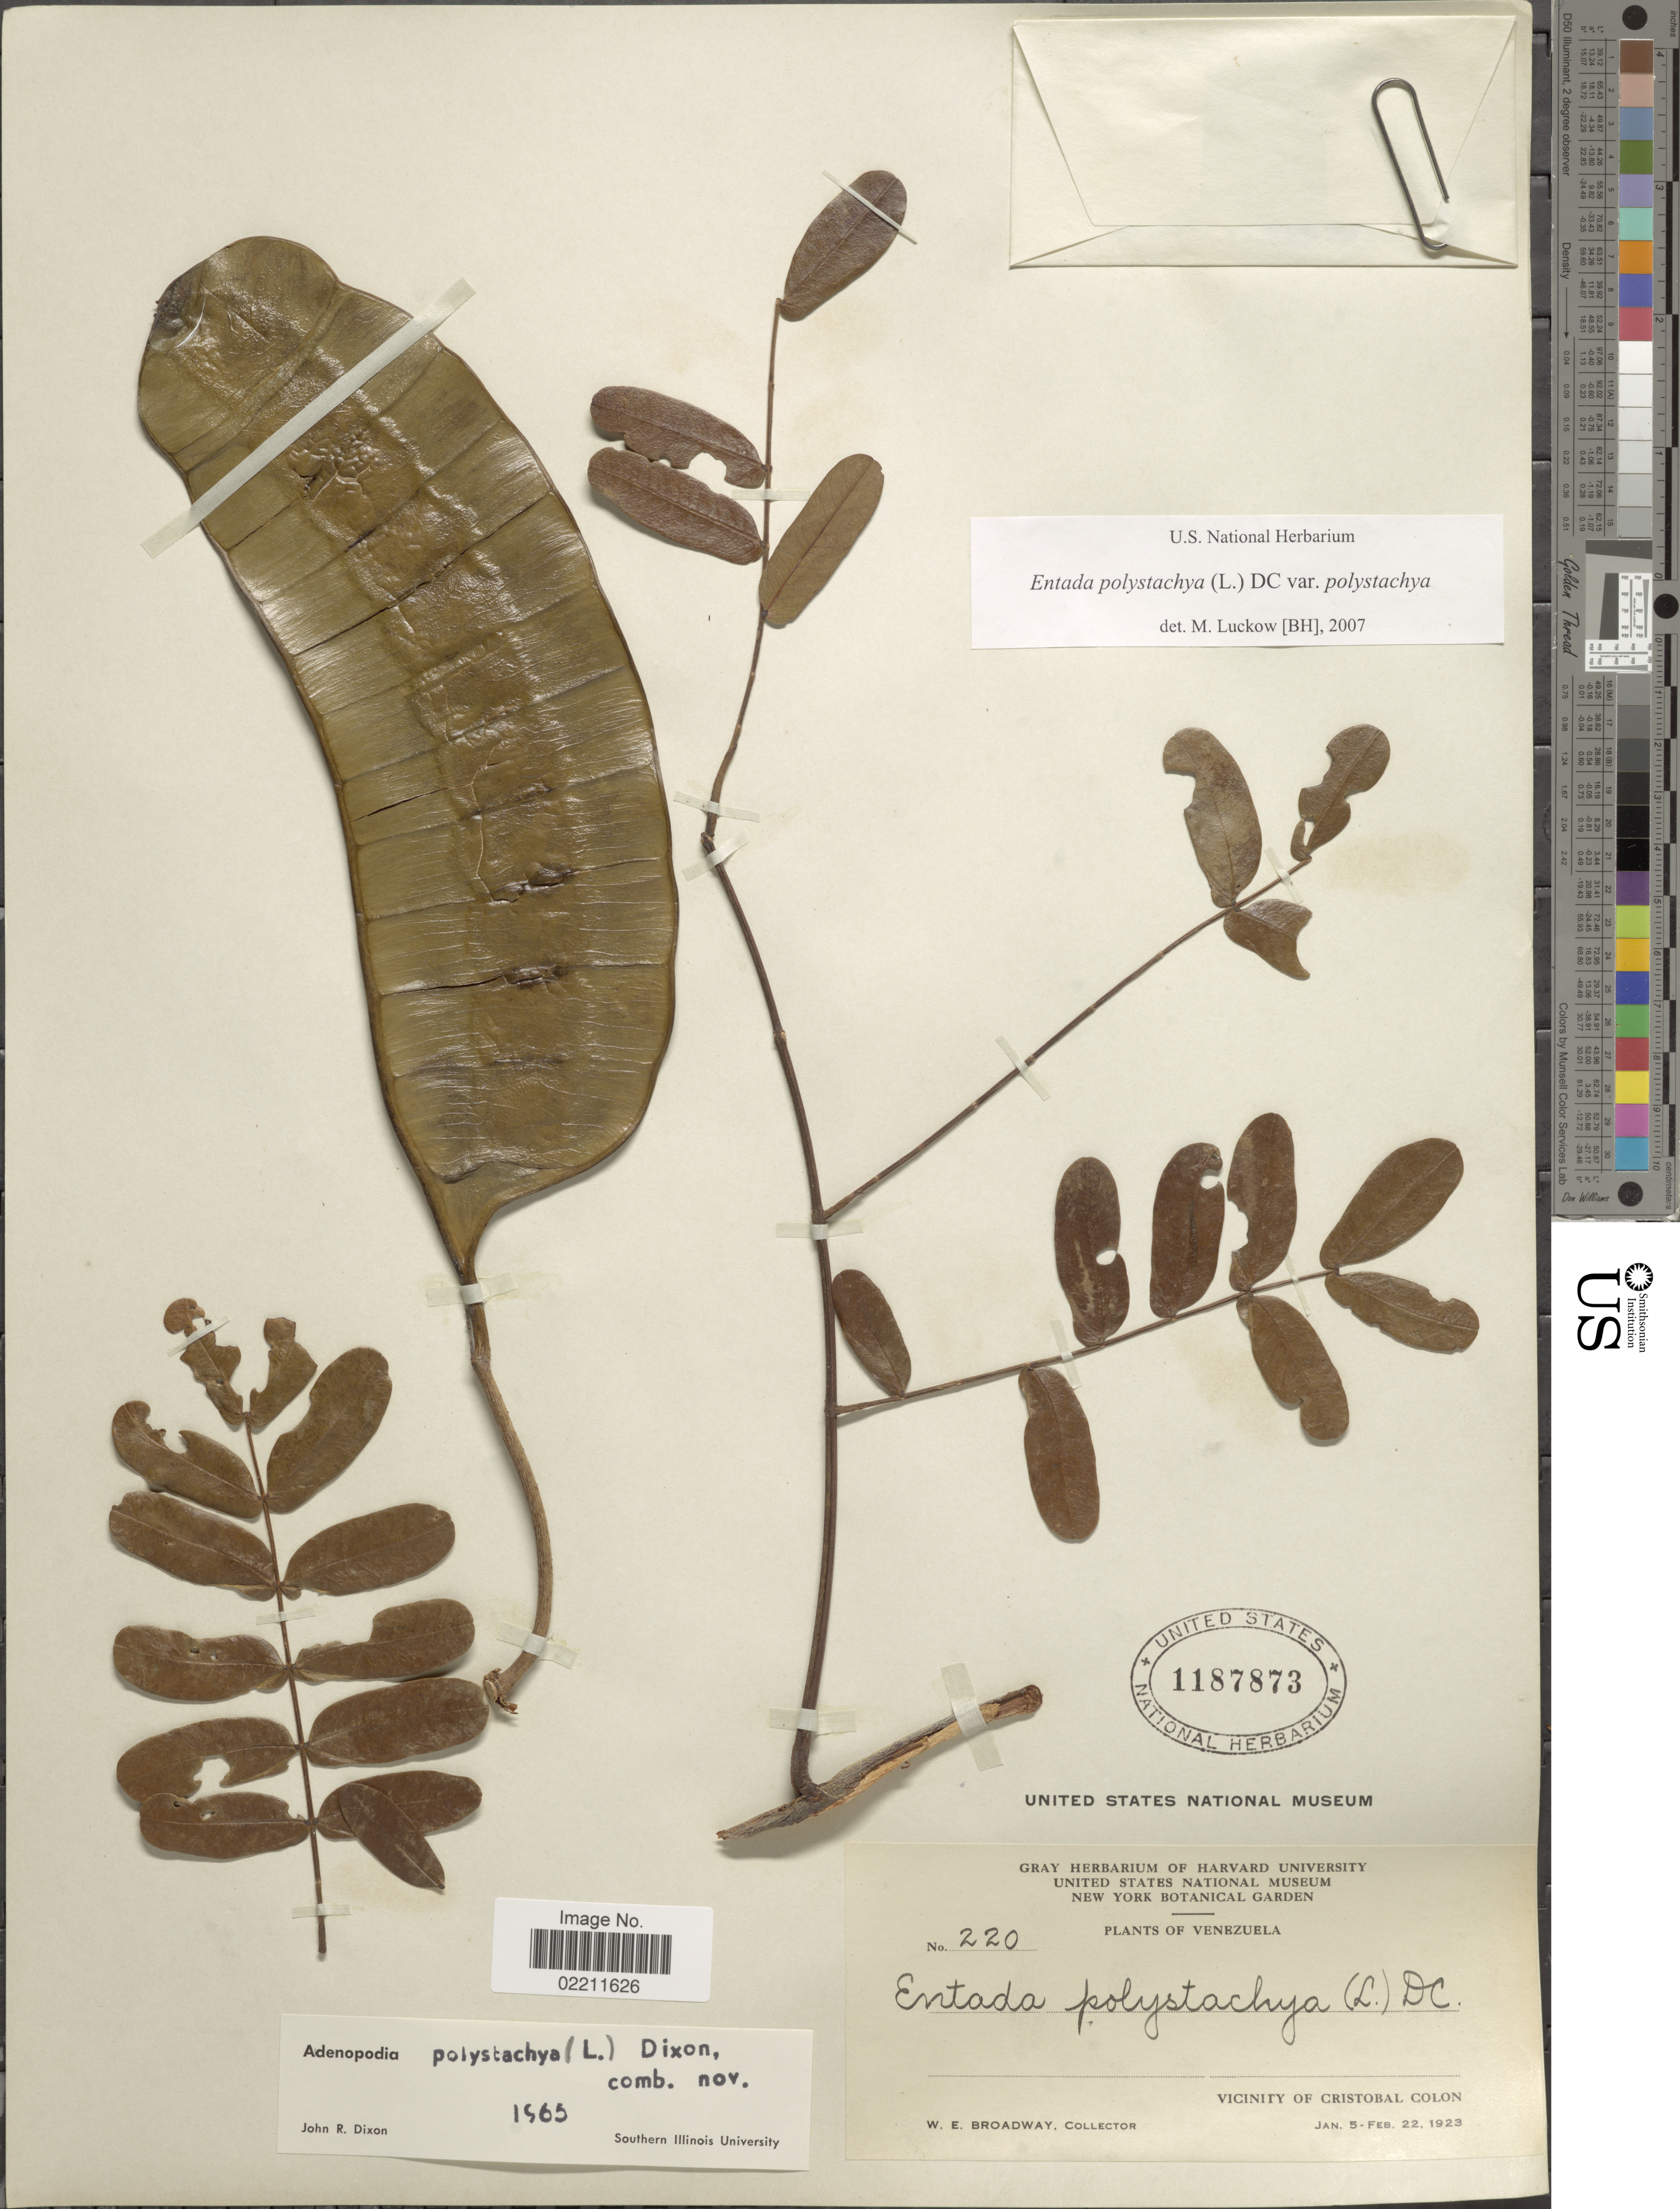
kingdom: Plantae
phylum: Tracheophyta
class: Magnoliopsida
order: Fabales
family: Fabaceae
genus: Entada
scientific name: Entada polystachya var. polystachya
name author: (L.) DC.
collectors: W. E. Broadway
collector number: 220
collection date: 1923-01-05/1923-01-22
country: Venezuela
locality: Vicinity of Cristobal Colon.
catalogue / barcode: US 1187873